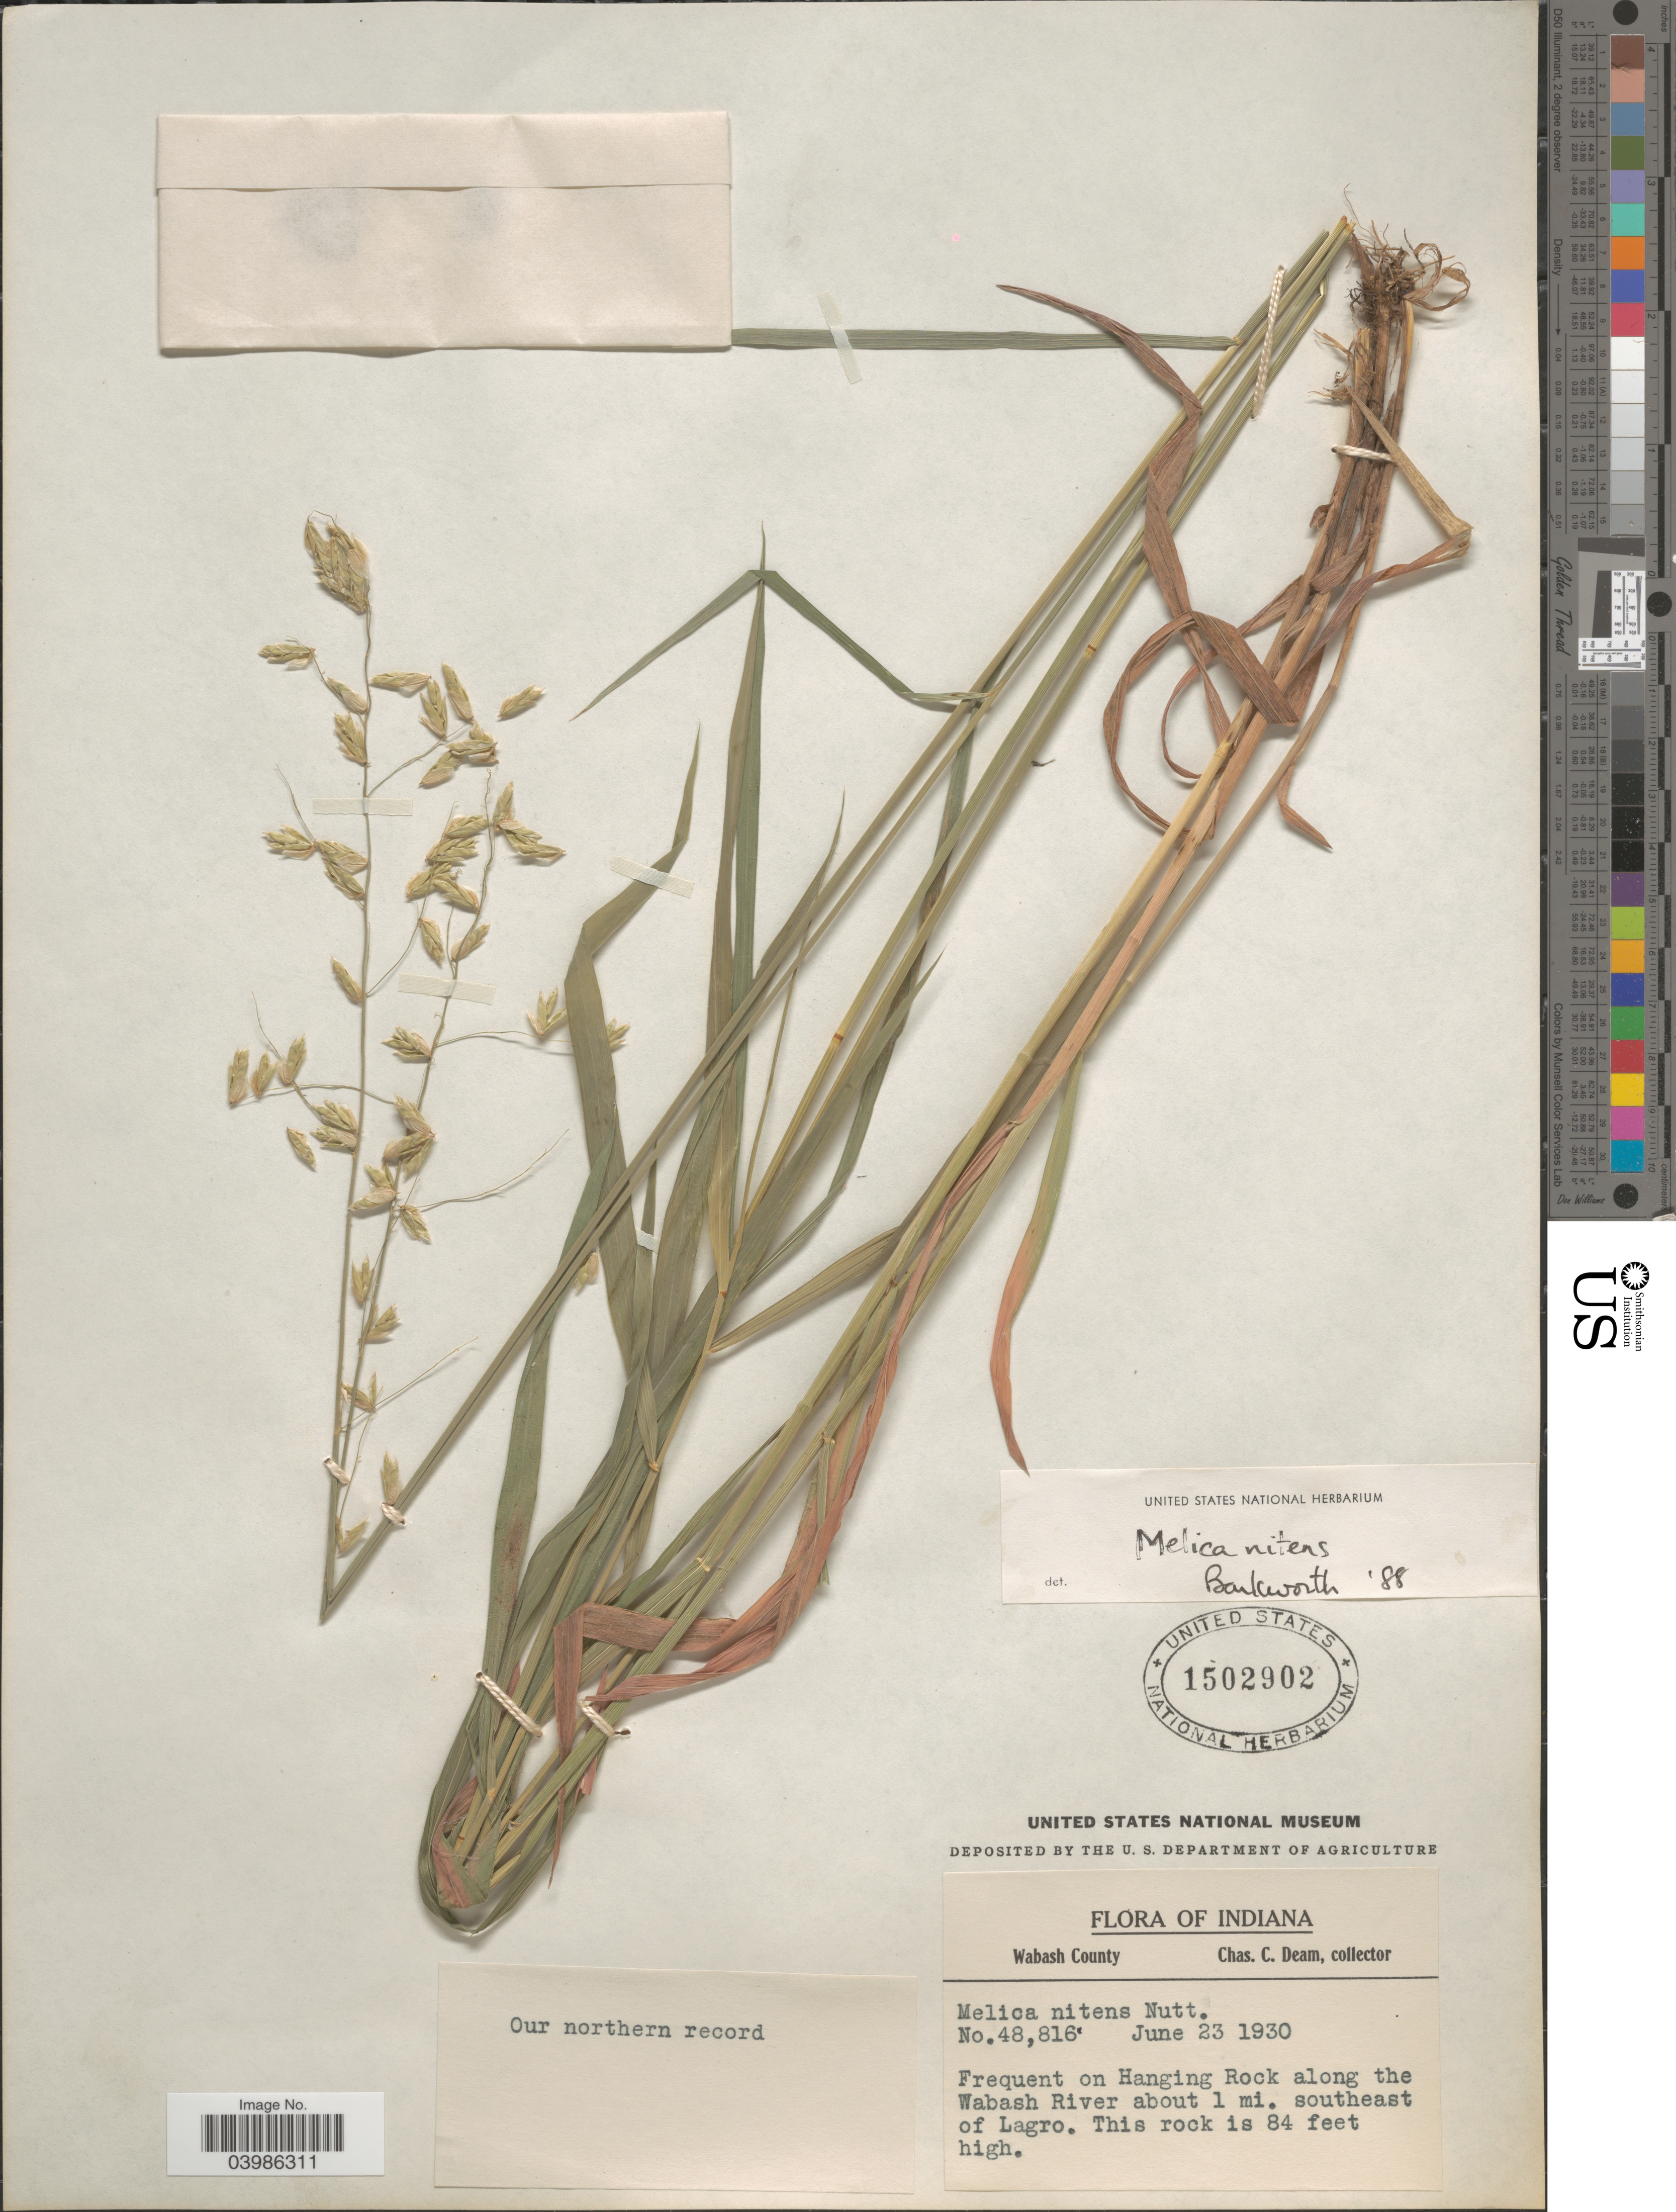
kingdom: Plantae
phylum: Tracheophyta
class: Liliopsida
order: Poales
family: Poaceae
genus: Melica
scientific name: Melica nitens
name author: (Scribn.) Nutt. ex Piper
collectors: C. C. Deam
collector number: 48816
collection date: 1930-06-23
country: United States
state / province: Indiana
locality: Wabash County. Frequent on Hanging Rock along the Wabash River about 1 mi. southeast of Lagro.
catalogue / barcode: US 1502902